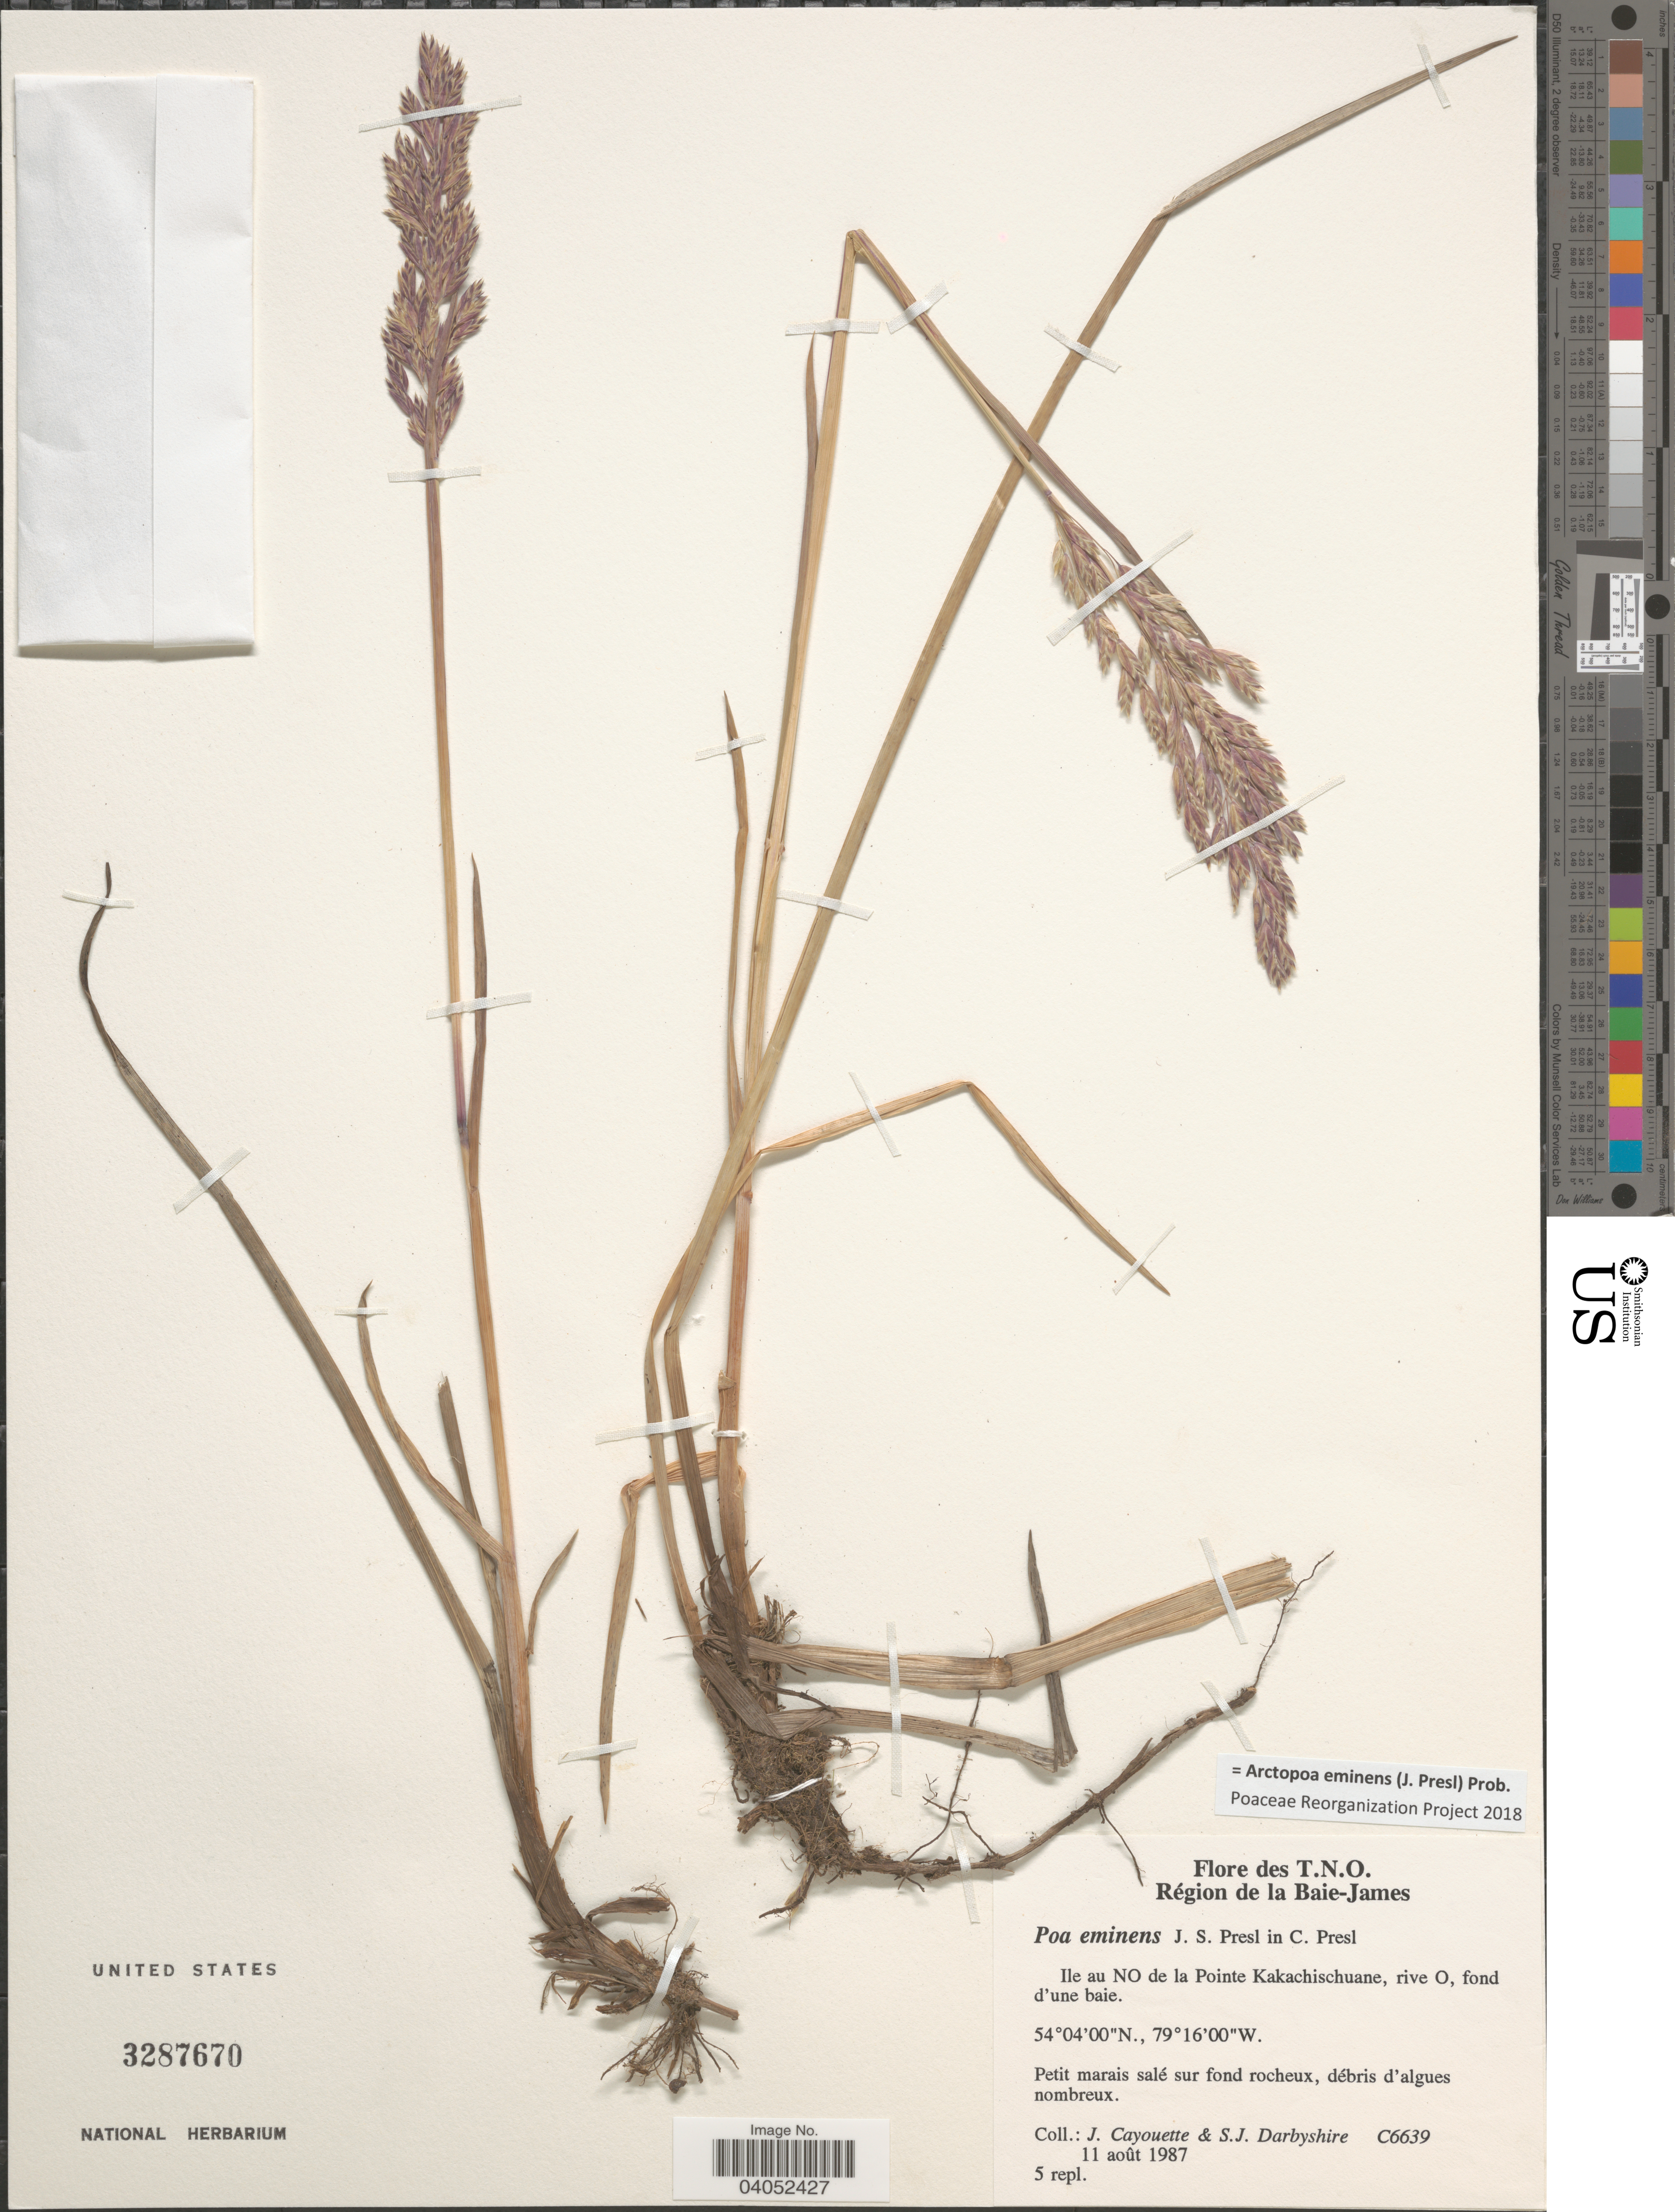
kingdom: Plantae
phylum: Tracheophyta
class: Liliopsida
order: Poales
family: Poaceae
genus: Arctopoa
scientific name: Arctopoa eminens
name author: (J. Presl) Prob.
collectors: J. Cayouette & S. Darbyshire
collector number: C6639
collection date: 1987-08-11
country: Canada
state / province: Quebec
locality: T.N.O. Région de la Baie-James. Ile au NO de la Pointe Kakachischuane, rive O, fond d'une baie.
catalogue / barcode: US 3287670